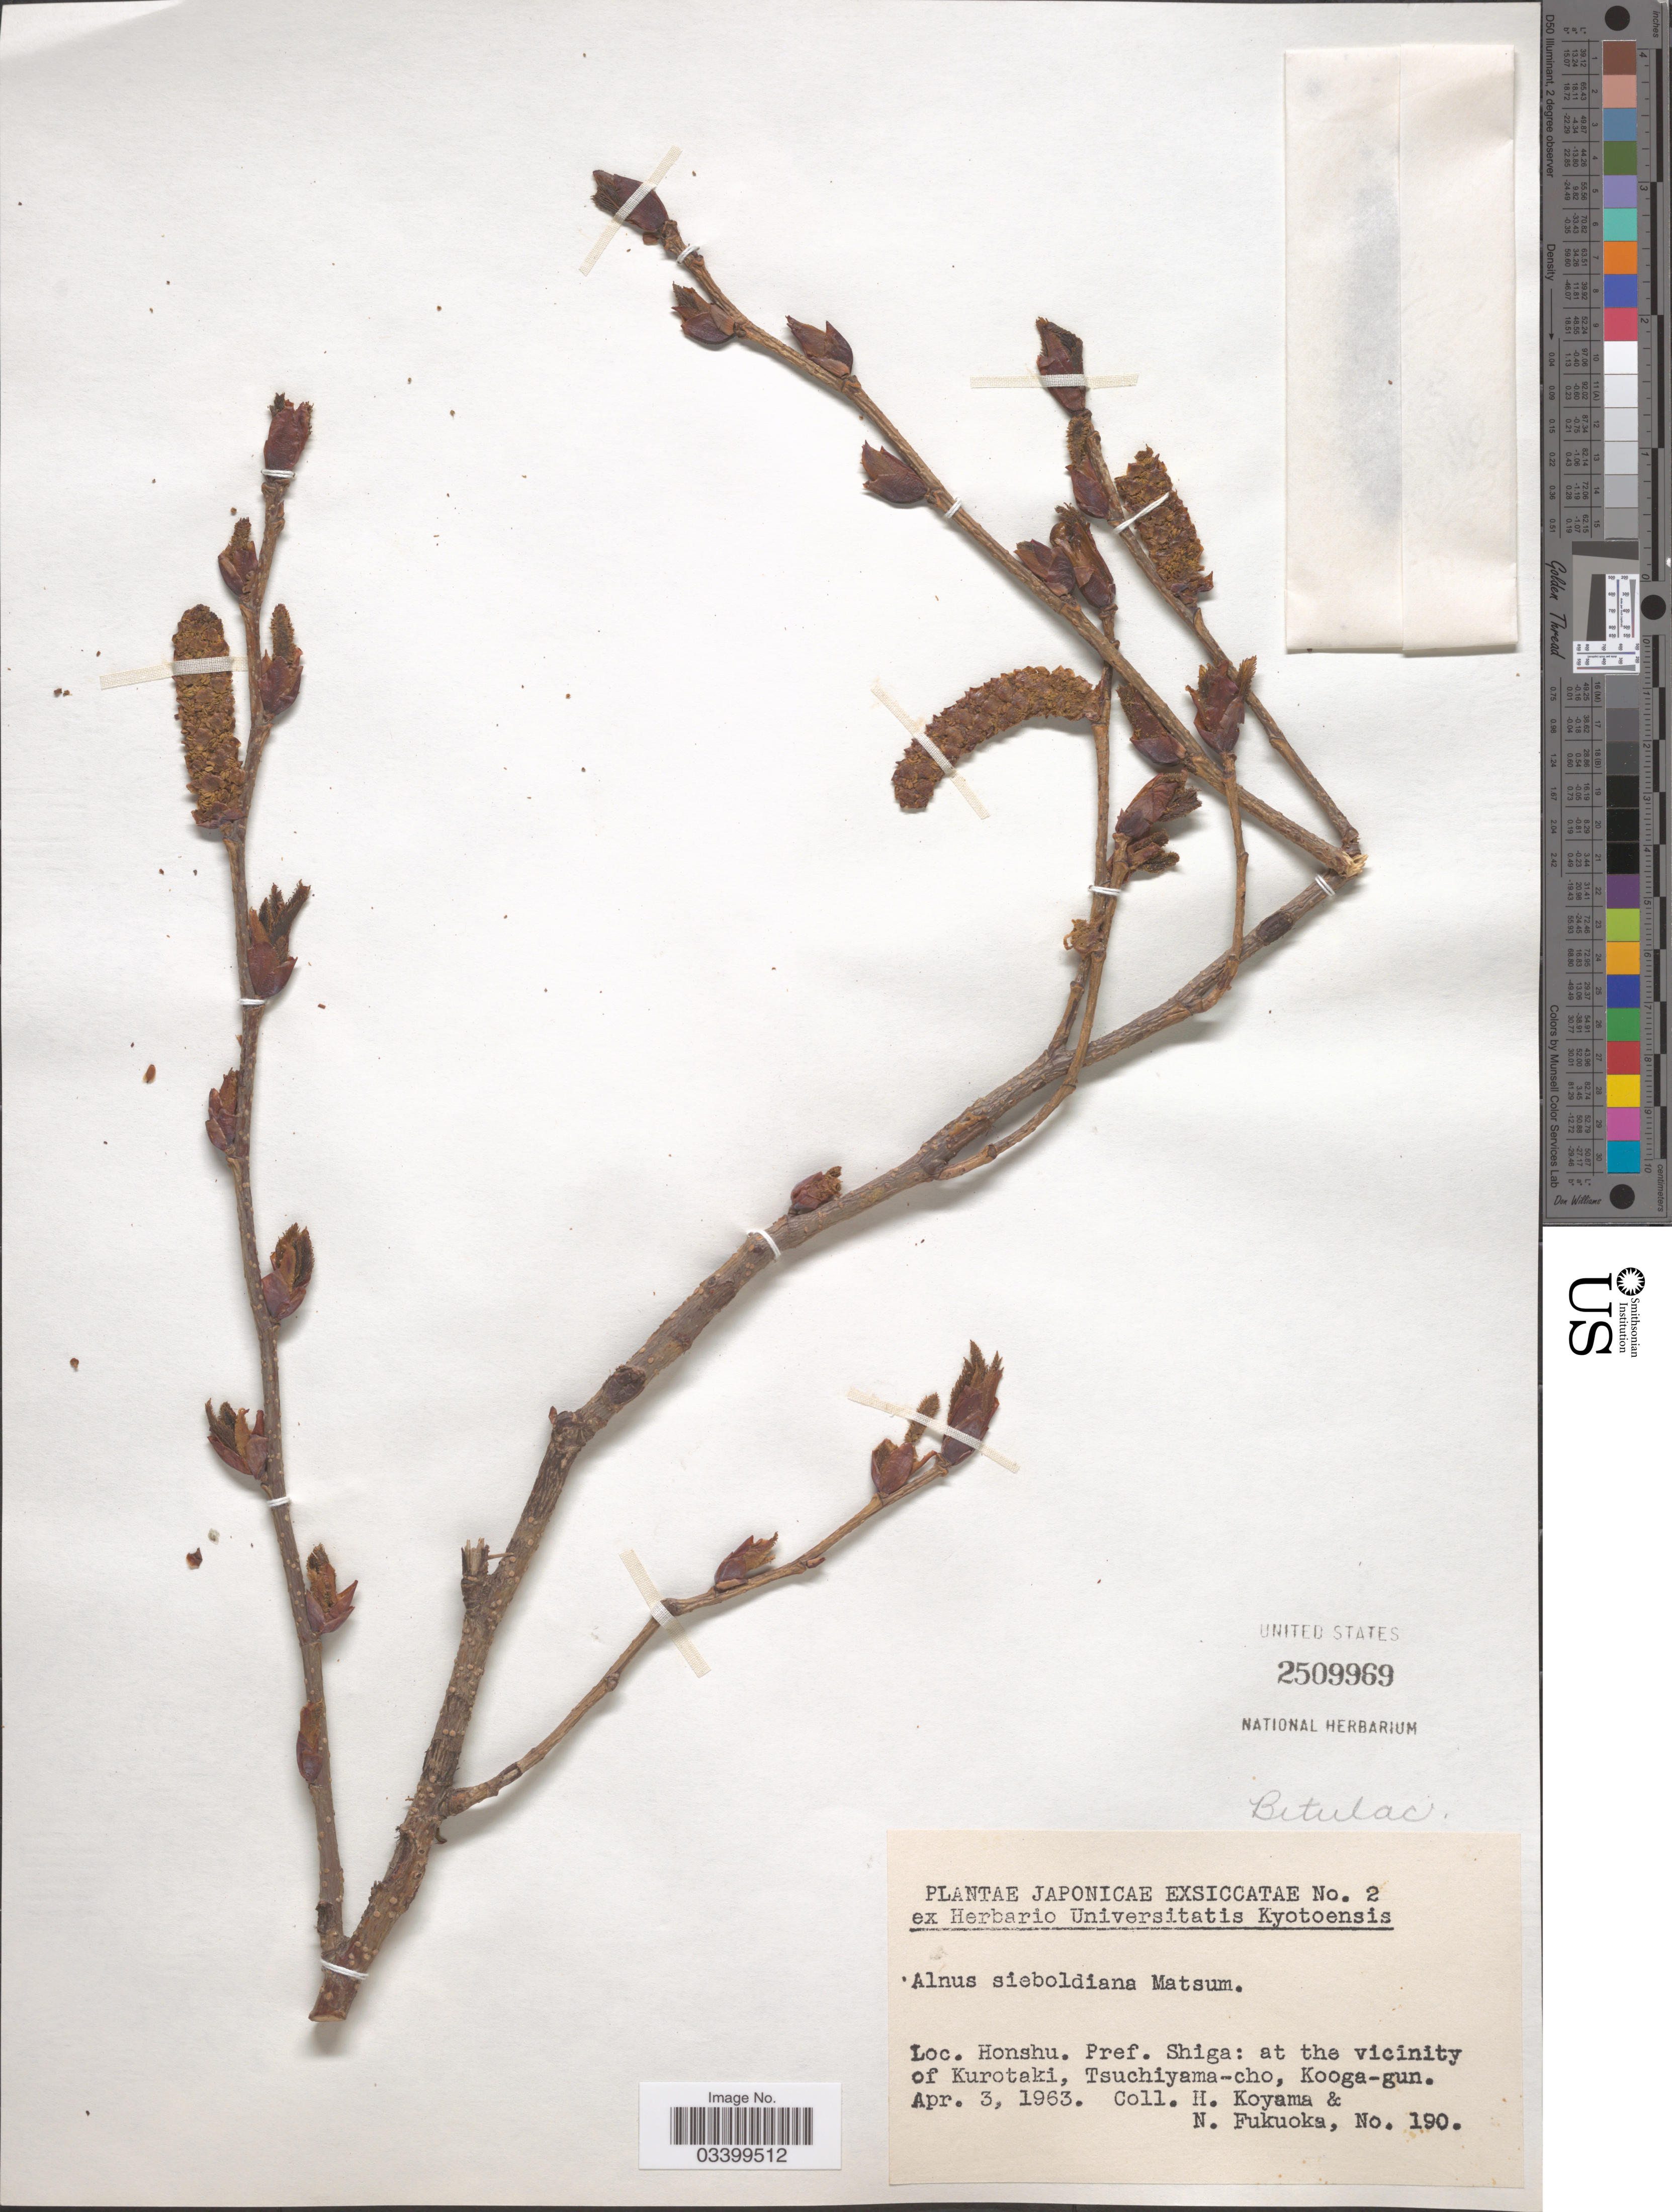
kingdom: Plantae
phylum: Tracheophyta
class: Magnoliopsida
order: Fagales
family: Betulaceae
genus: Alnus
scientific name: Alnus sieboldiana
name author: Matsum.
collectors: H. Koyama & N. Fukuoka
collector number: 190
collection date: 1963-04-03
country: Japan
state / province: Siga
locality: Honshu. Pref. Shiga: at the vicinity of Kurotaki, Tsuchiyama-cho, Kooga-gun.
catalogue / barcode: US 2509969